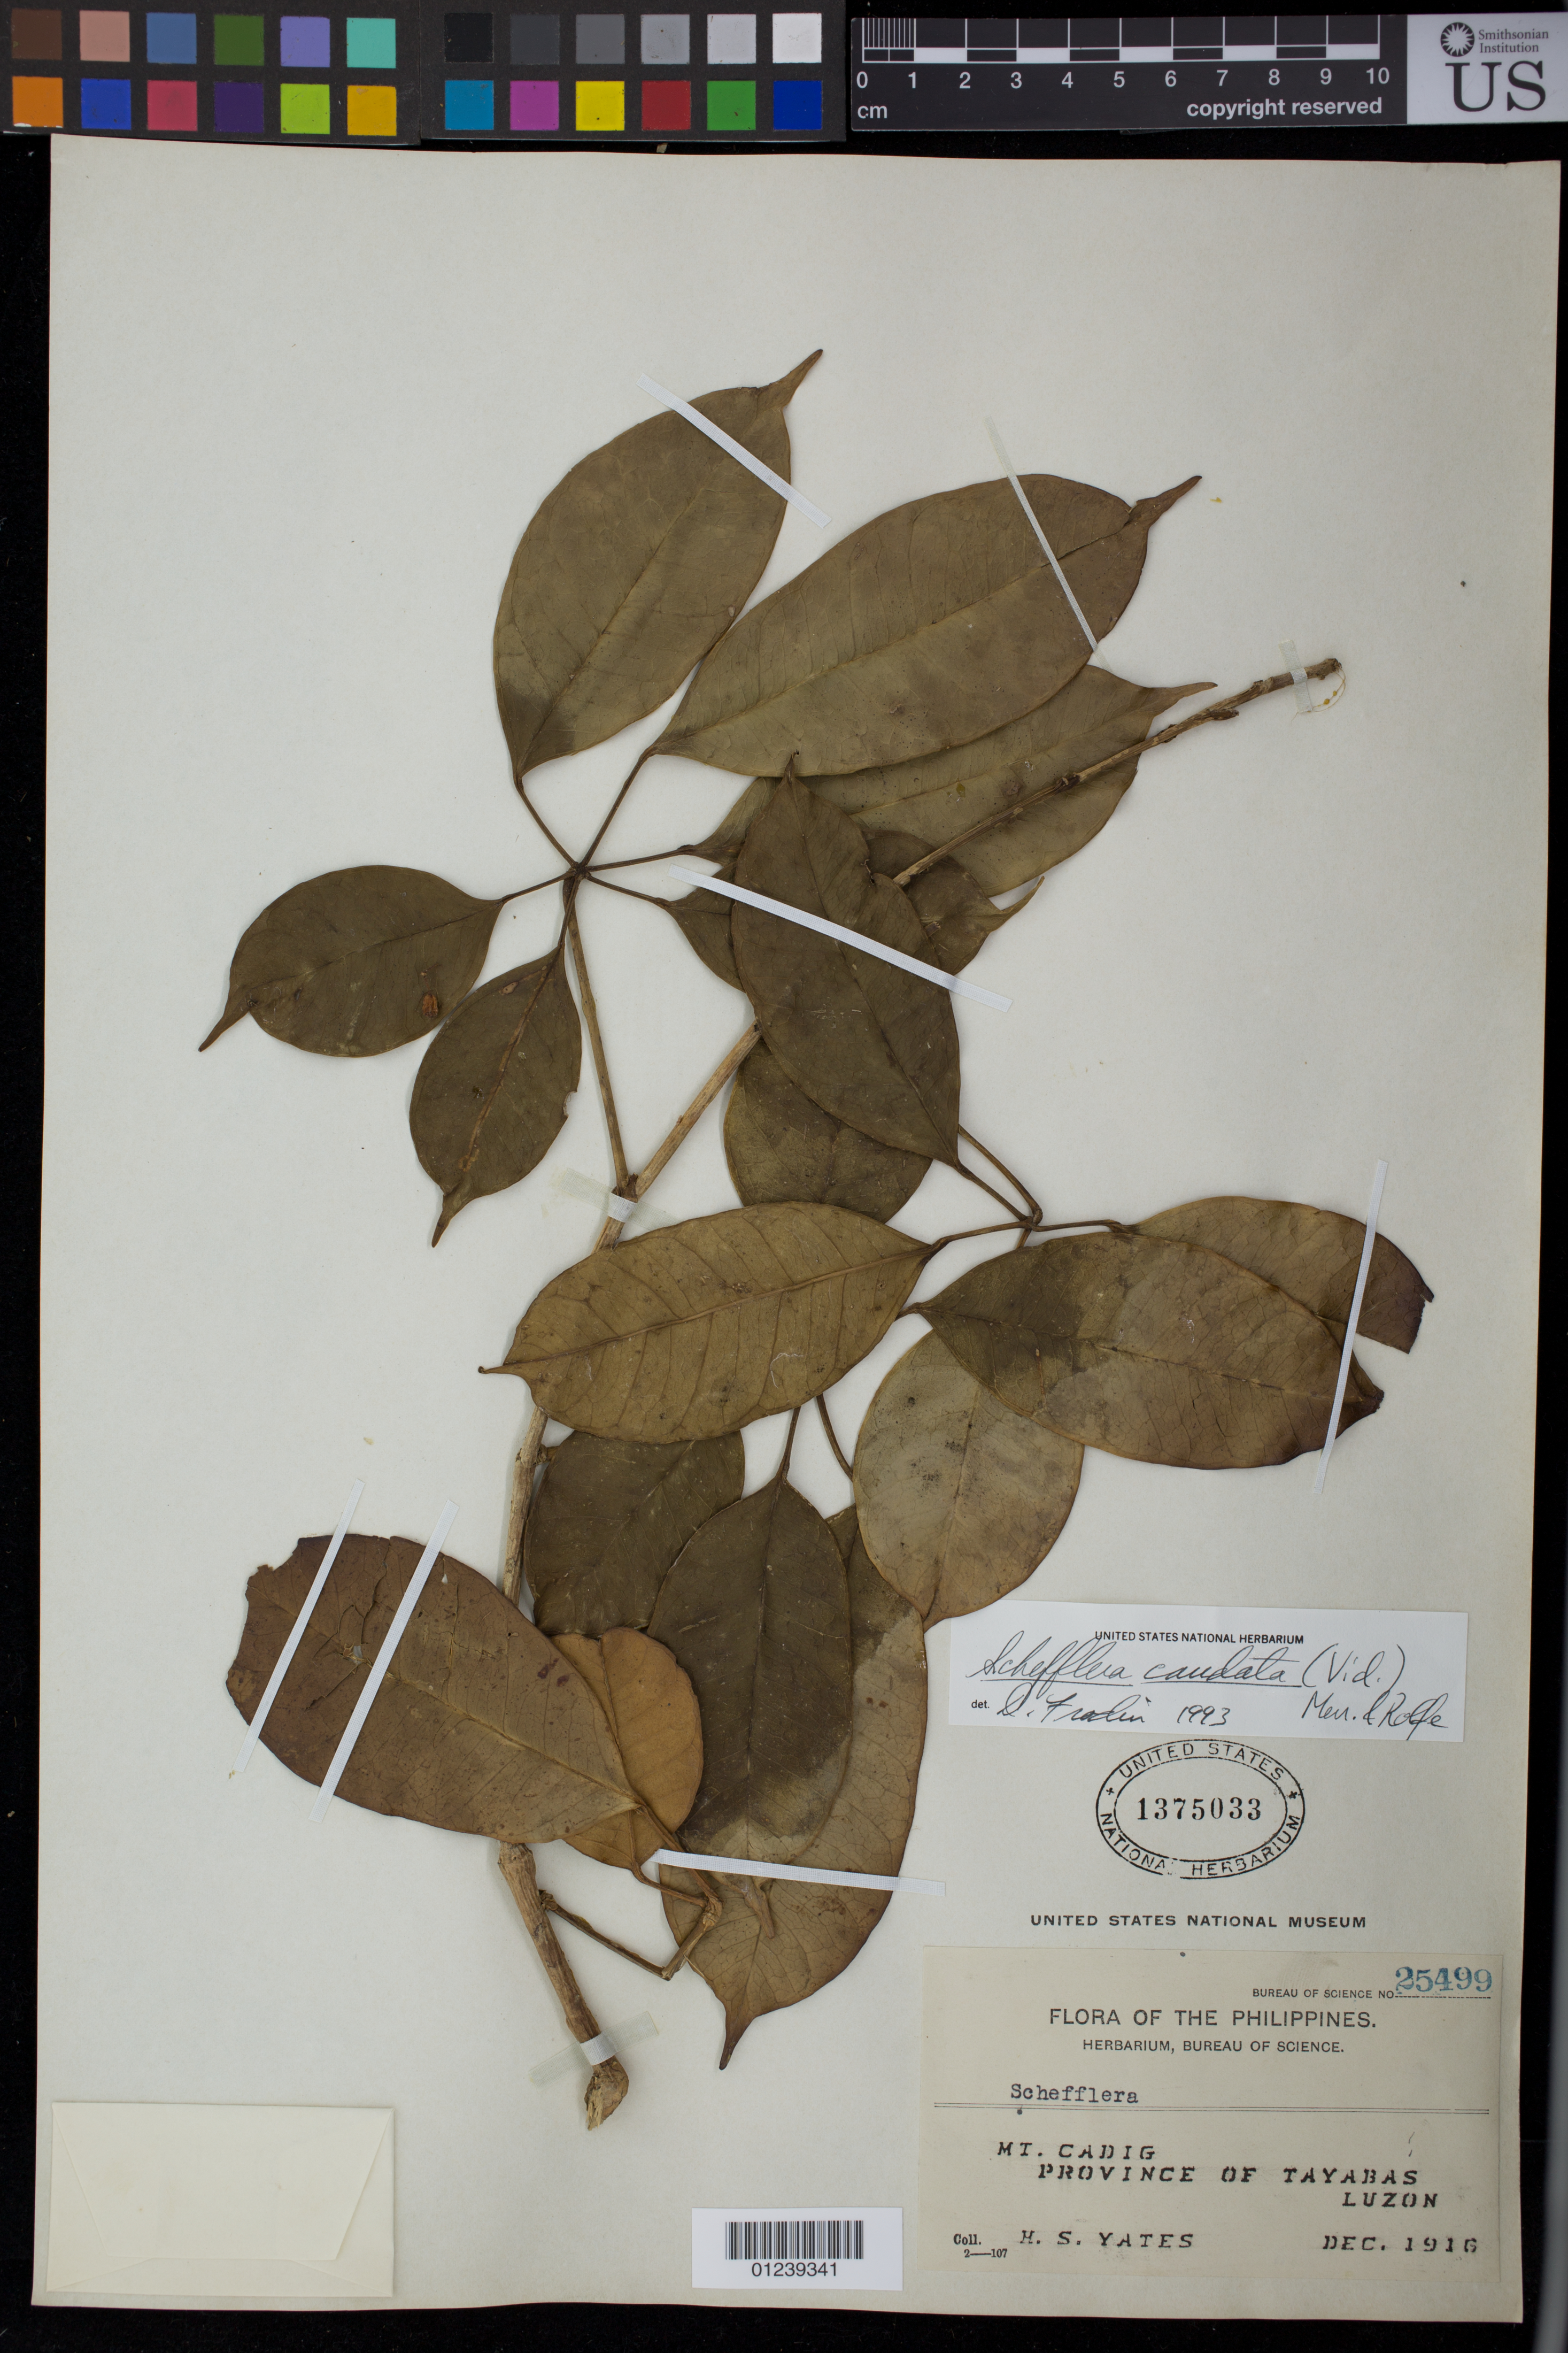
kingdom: Plantae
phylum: Tracheophyta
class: Magnoliopsida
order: Apiales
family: Araliaceae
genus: Schefflera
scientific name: Schefflera caudata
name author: Merr. & Rolfe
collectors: H. S. Yates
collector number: Bur. Sci. 25499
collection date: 1916-12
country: Philippines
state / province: Calabarzon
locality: Mt. Cadig, Province of Tayabas, Luzon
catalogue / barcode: US 1375033